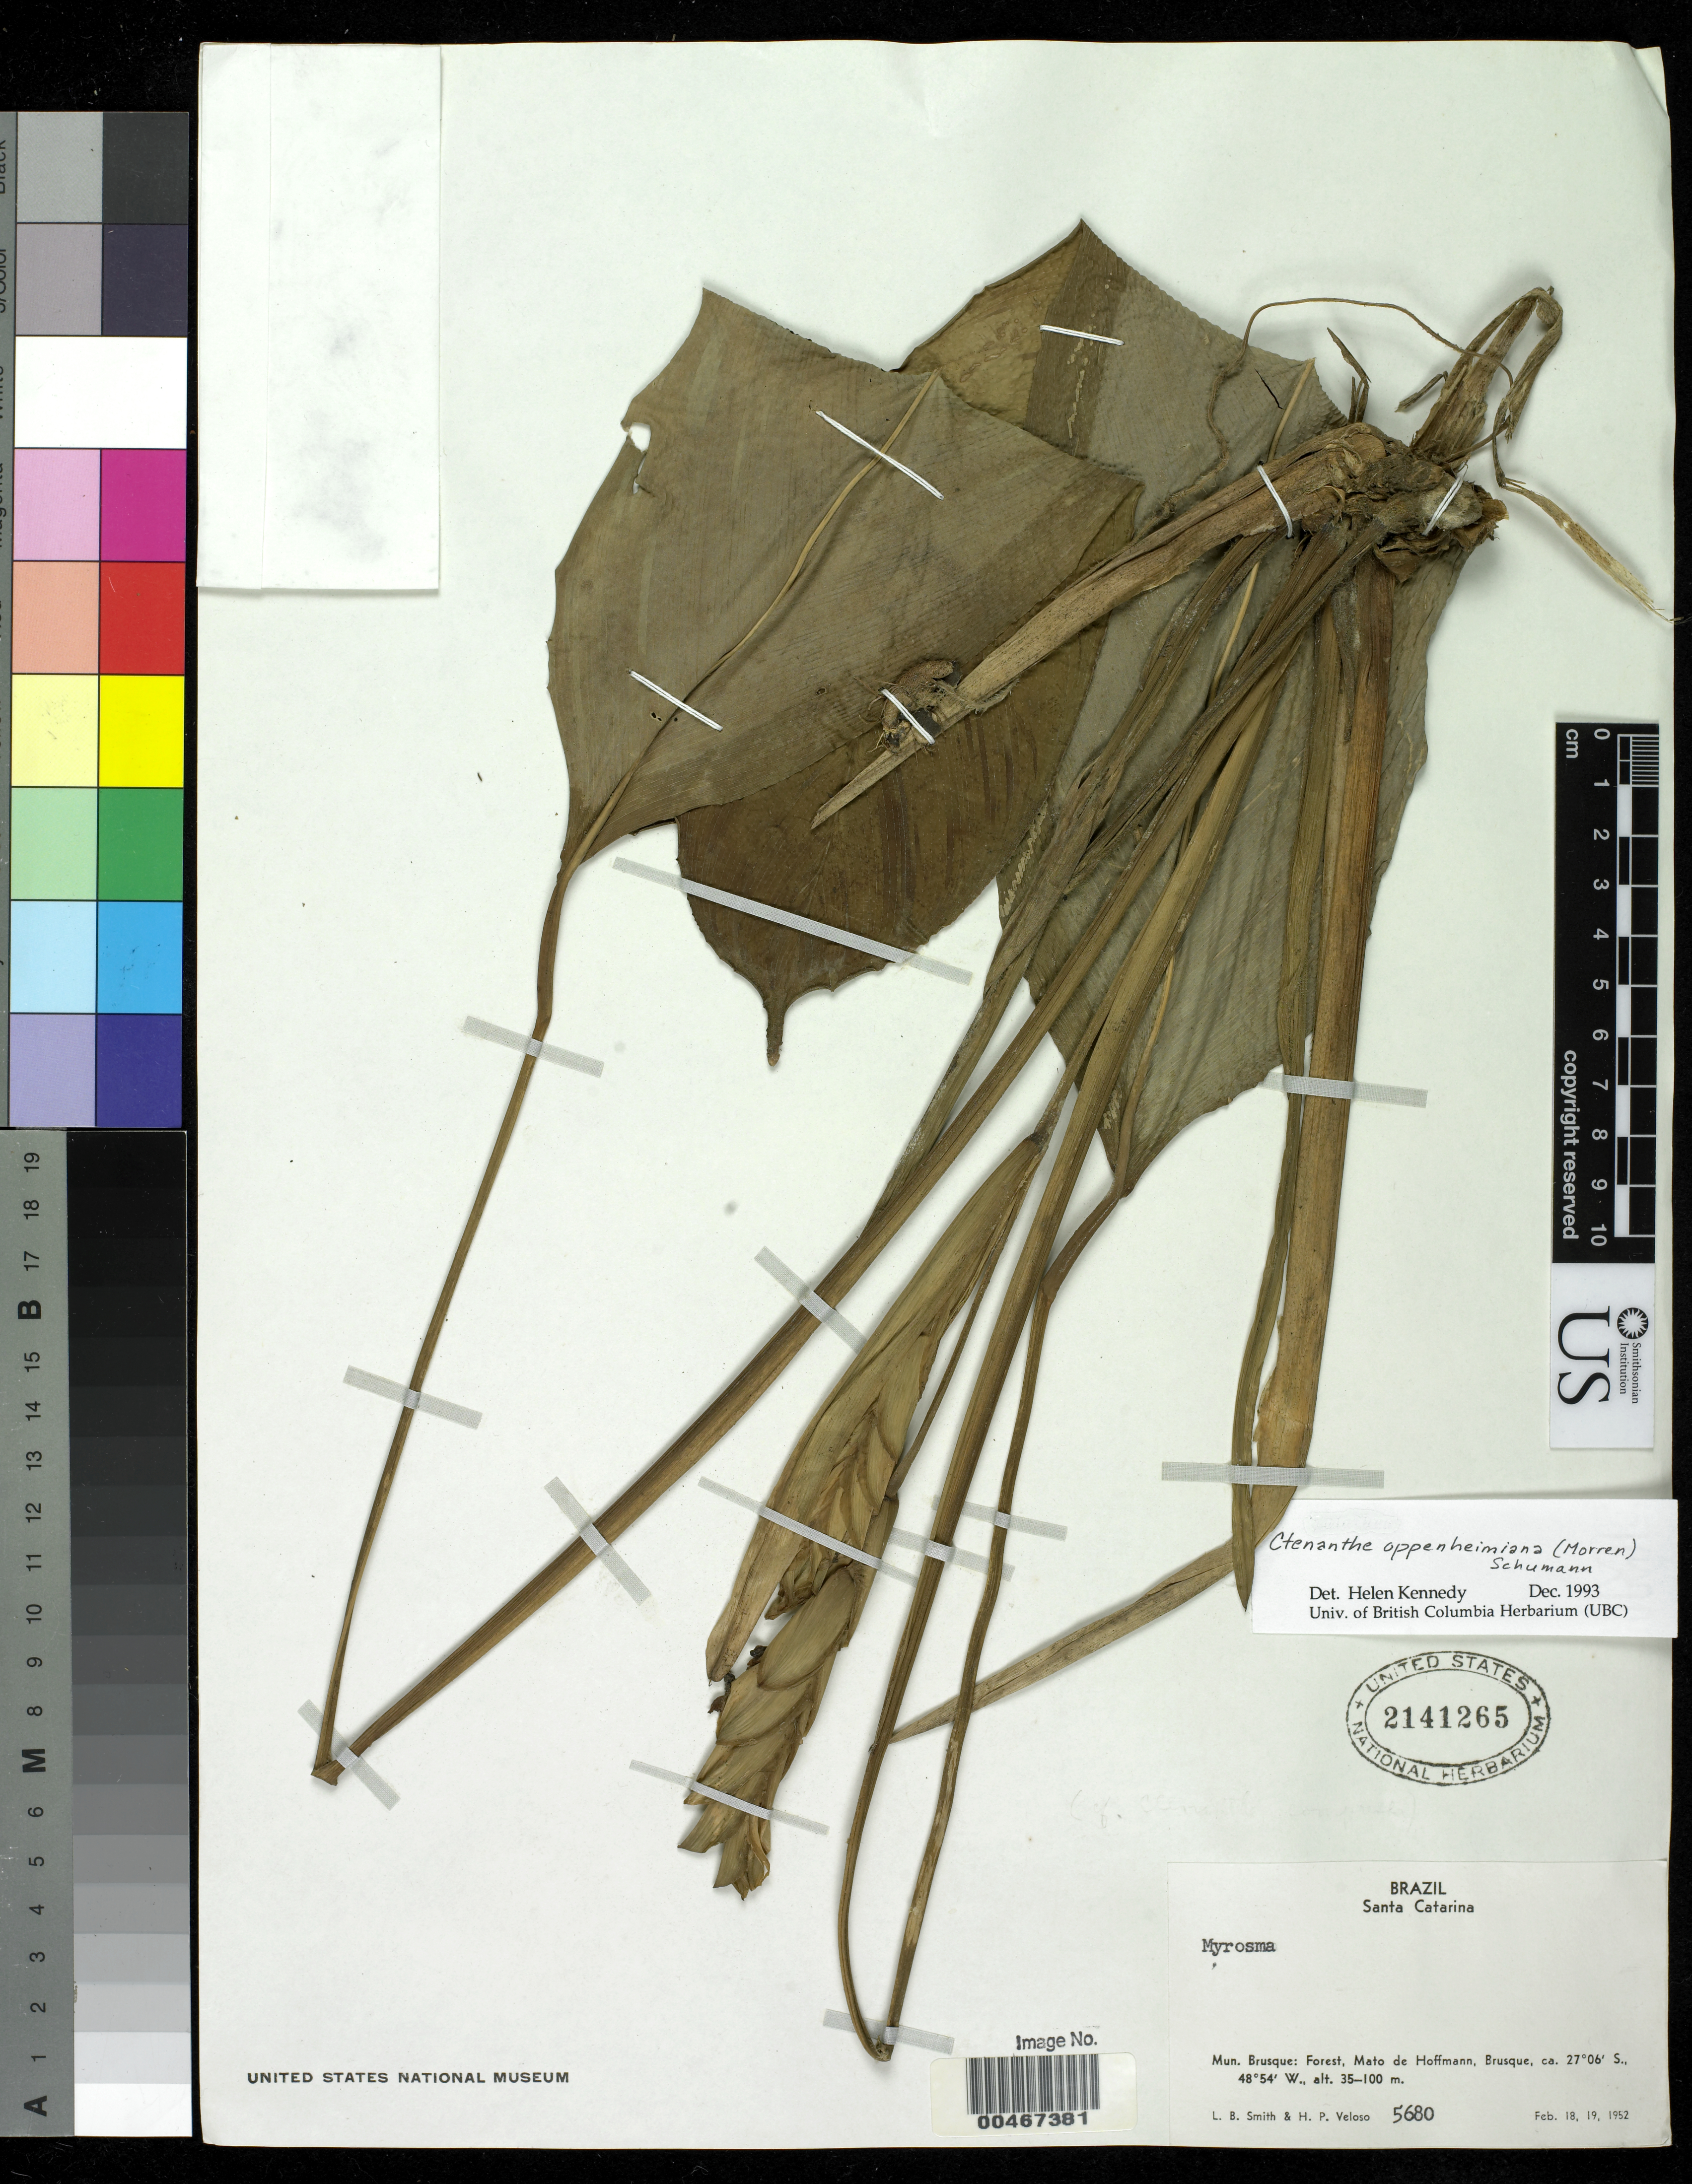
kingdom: Plantae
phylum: Tracheophyta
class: Liliopsida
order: Zingiberales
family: Marantaceae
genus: Ctenanthe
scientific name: Ctenanthe oppenheimiana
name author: (É. Morren) K. Schum.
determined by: Kennedy, Helen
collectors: L. Smith & H. Veloso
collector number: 5680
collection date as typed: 18 Feb 1952 and 19 Feb 1952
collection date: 1952-02-18,1952-02-19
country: Brazil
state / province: Santa Catarina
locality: Brusque, mato de hoffmann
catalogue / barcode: US 2141265